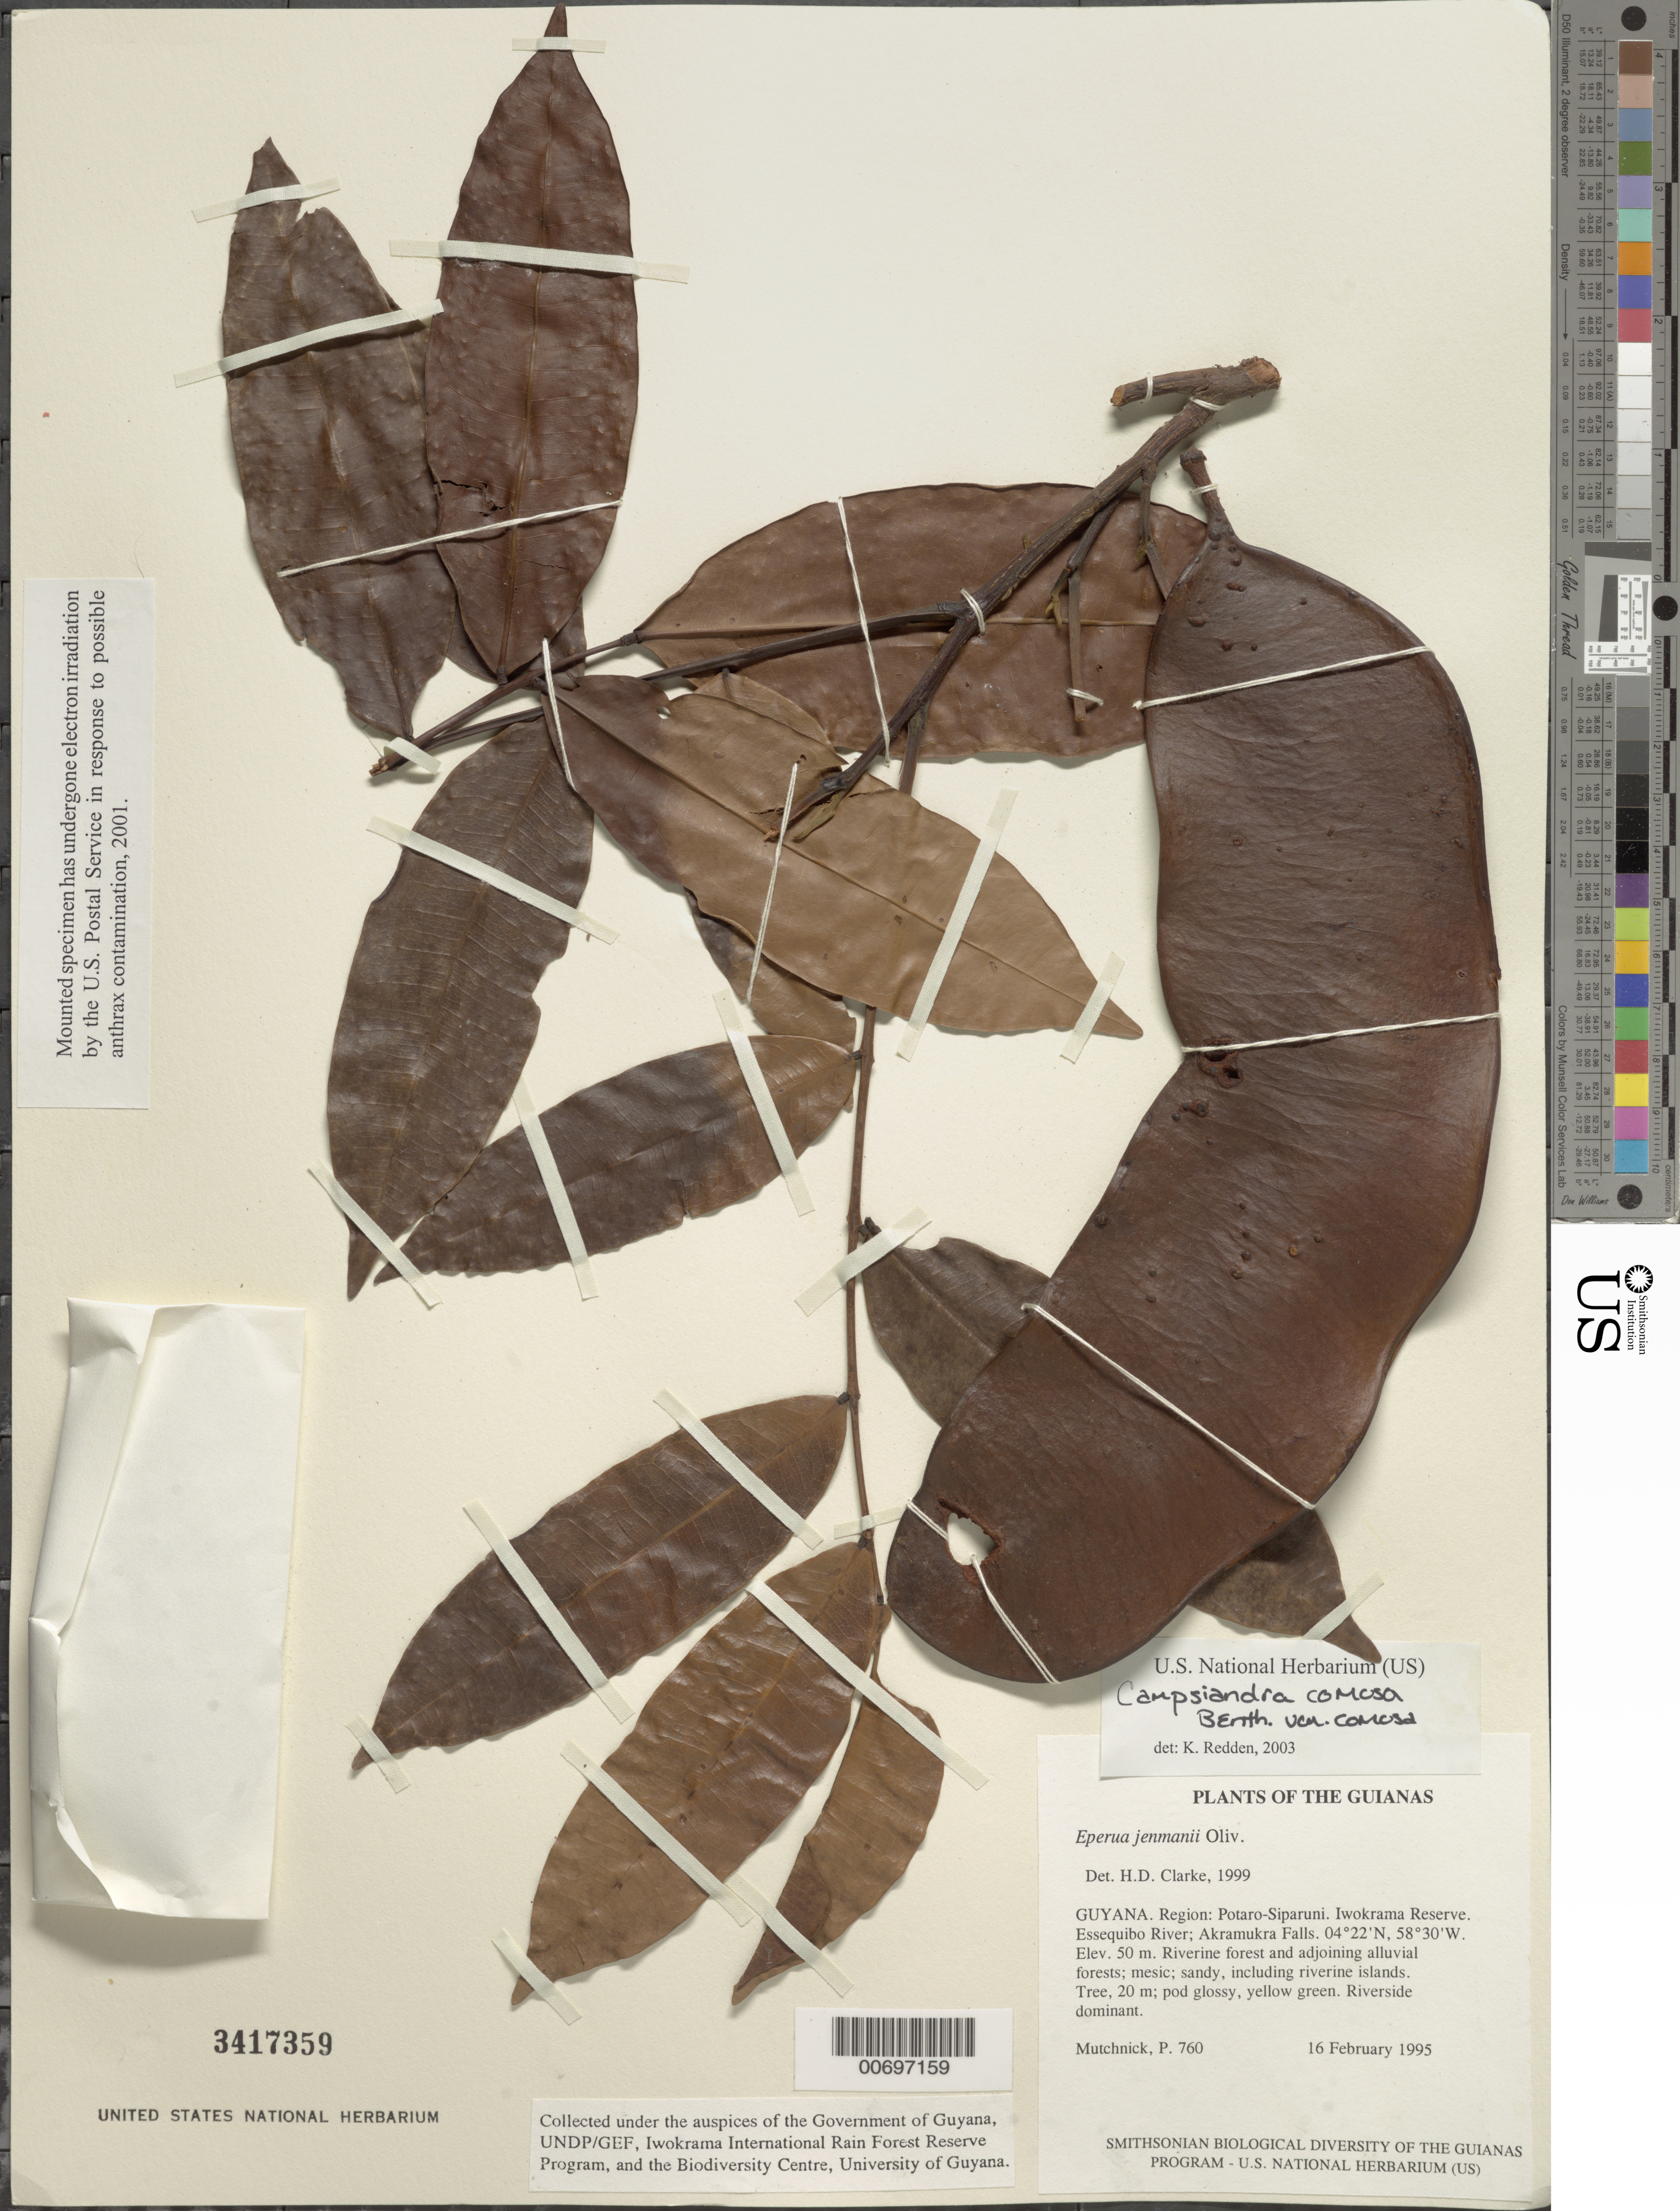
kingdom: Plantae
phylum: Tracheophyta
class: Magnoliopsida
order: Fabales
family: Fabaceae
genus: Campsiandra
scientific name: Campsiandra comosa var. comosa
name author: Benth.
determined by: Redden, K. M.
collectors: P. Mutchnick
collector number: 760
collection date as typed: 16 February 1995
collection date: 1995-02-16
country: Guyana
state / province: Potaro-Siparuni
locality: Iwokrama Reserve. Essequibo River; Akramukra Falls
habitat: Riverine forest and adjoining alluvial forests; mesic; sandy, including riverine islands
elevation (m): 50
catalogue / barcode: US 3417359